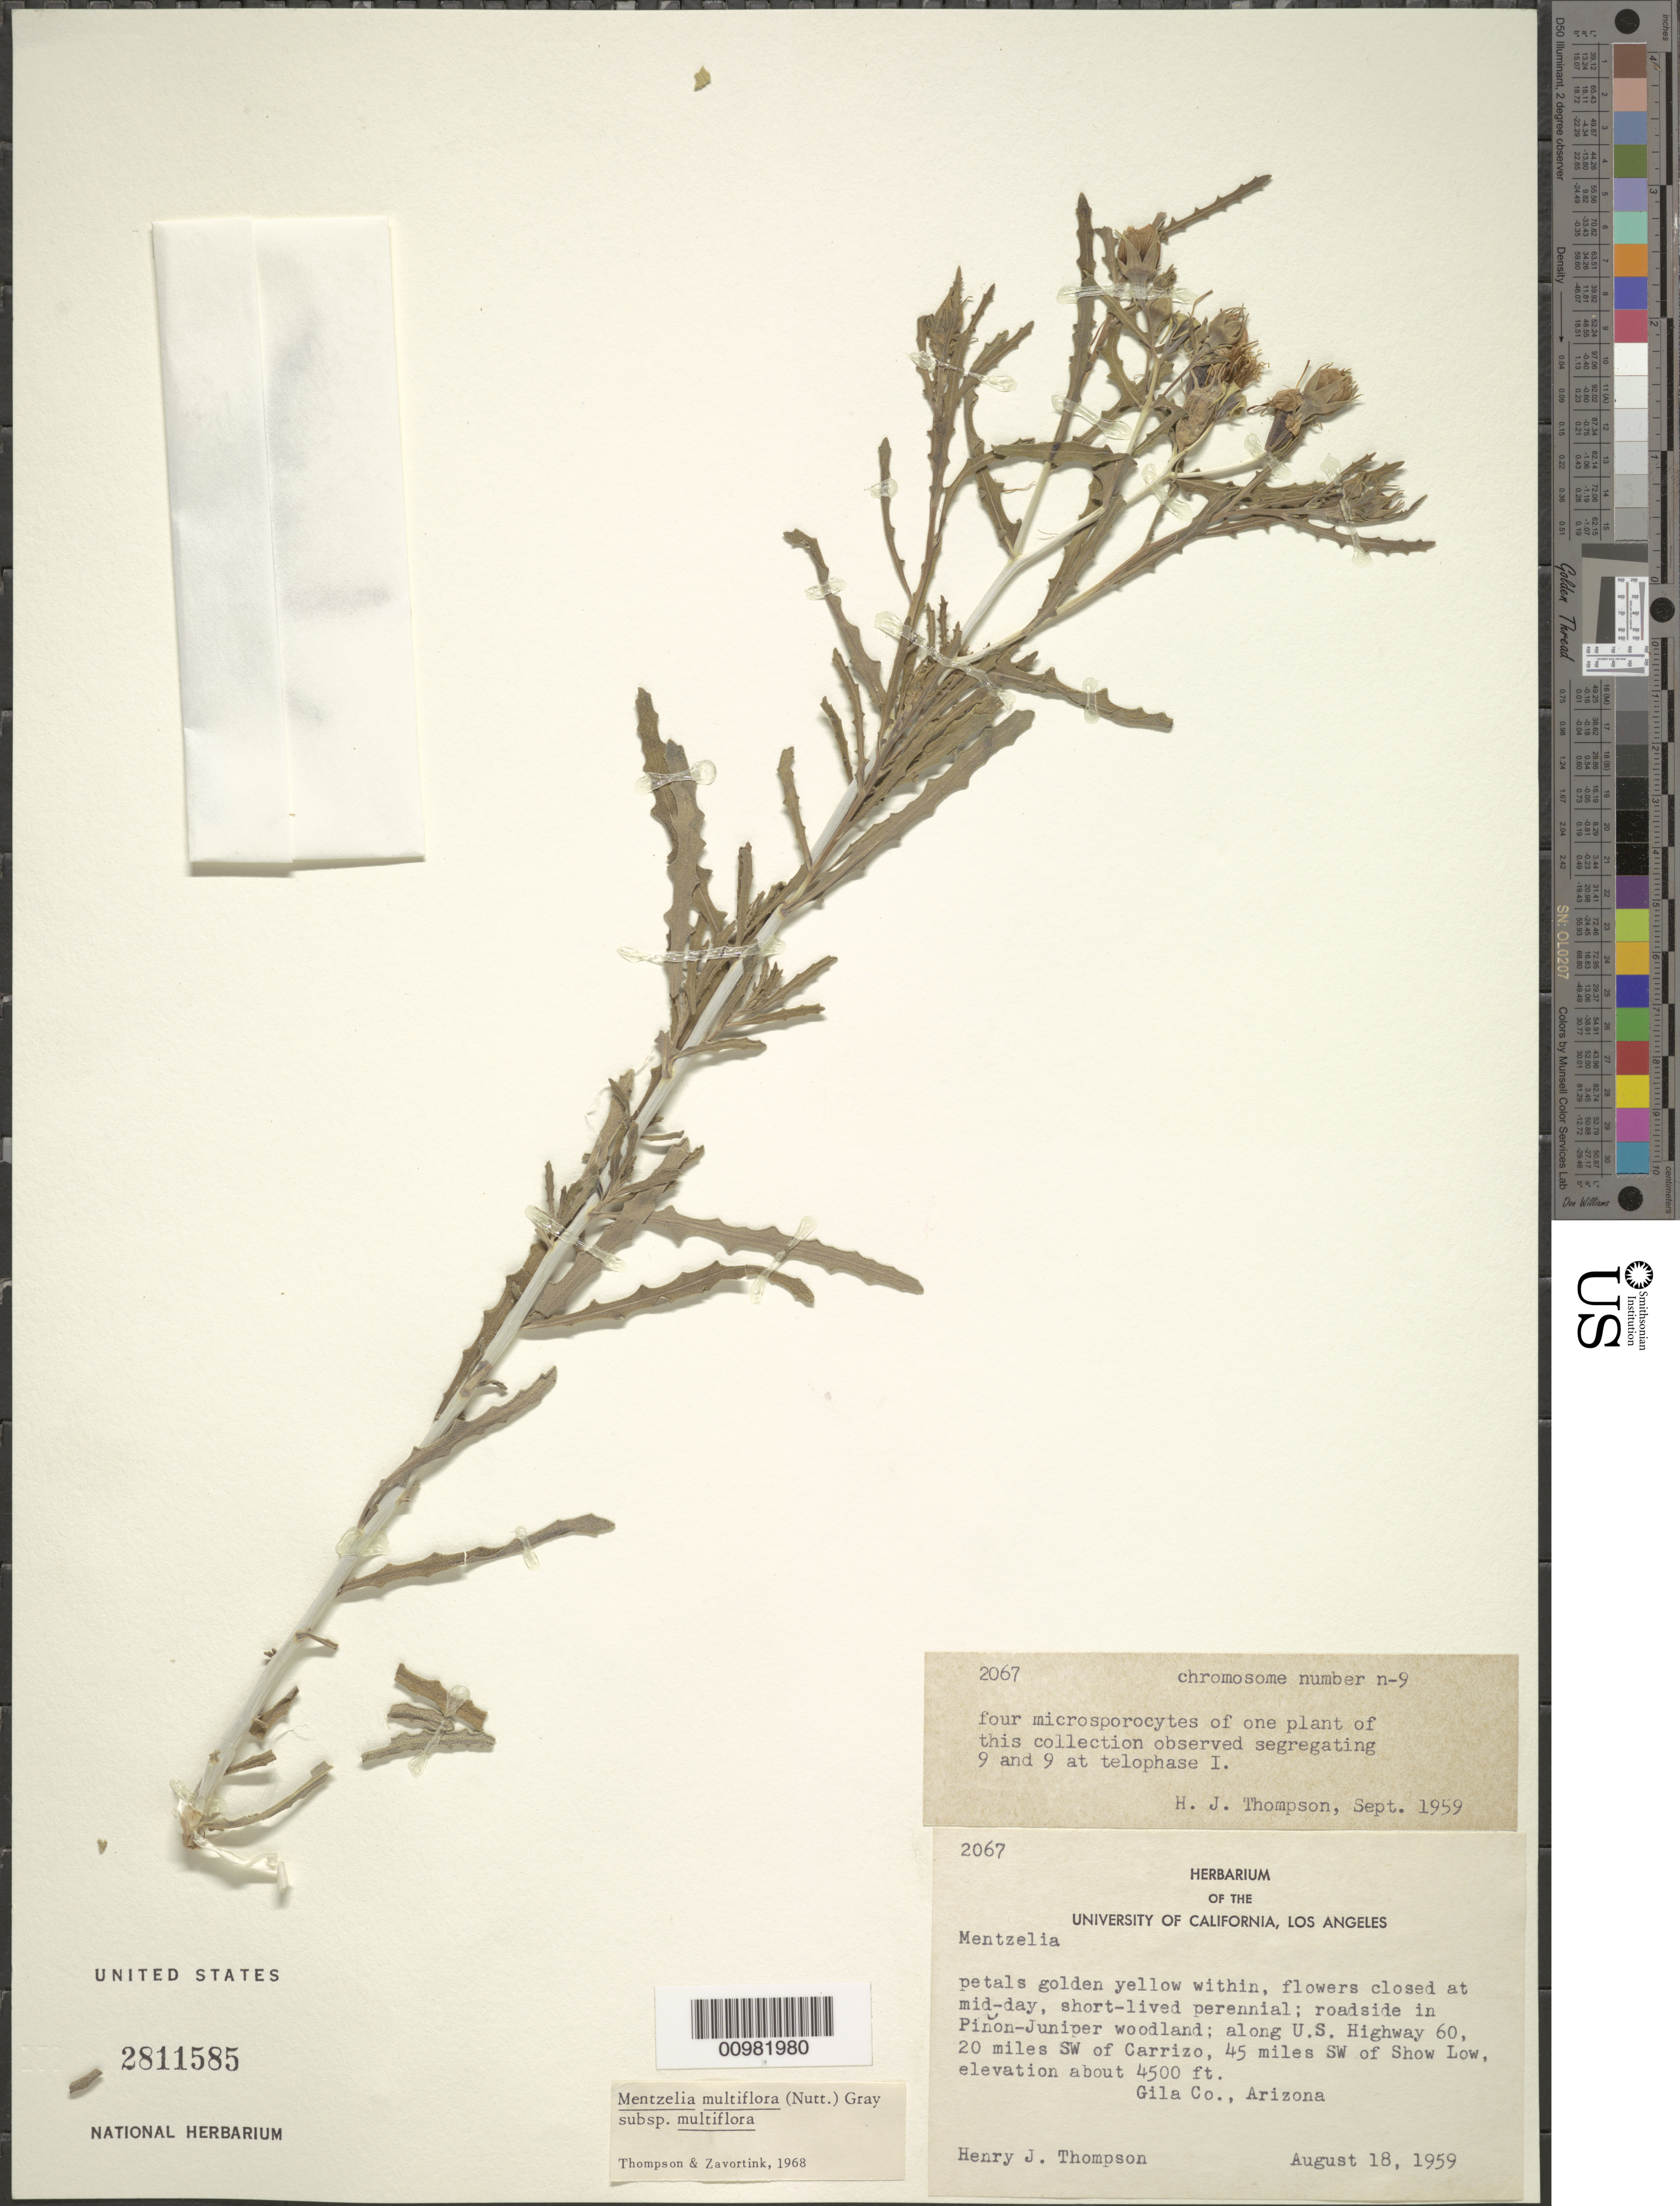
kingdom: Plantae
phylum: Tracheophyta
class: Magnoliopsida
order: Cornales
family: Loasaceae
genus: Mentzelia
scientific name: Mentzelia multiflora subsp. multiflora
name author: (Nutt.) A. Gray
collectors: H. J. Thompson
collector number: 2067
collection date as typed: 18 Aug 1959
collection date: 1959-08-18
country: United States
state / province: Arizona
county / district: Gila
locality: roadside in Pinon-Juniper woodland; along US. Highway 60; 20 mi. SW. of Carrizo; 45 mi. SW. of Show Low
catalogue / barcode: US 2811585